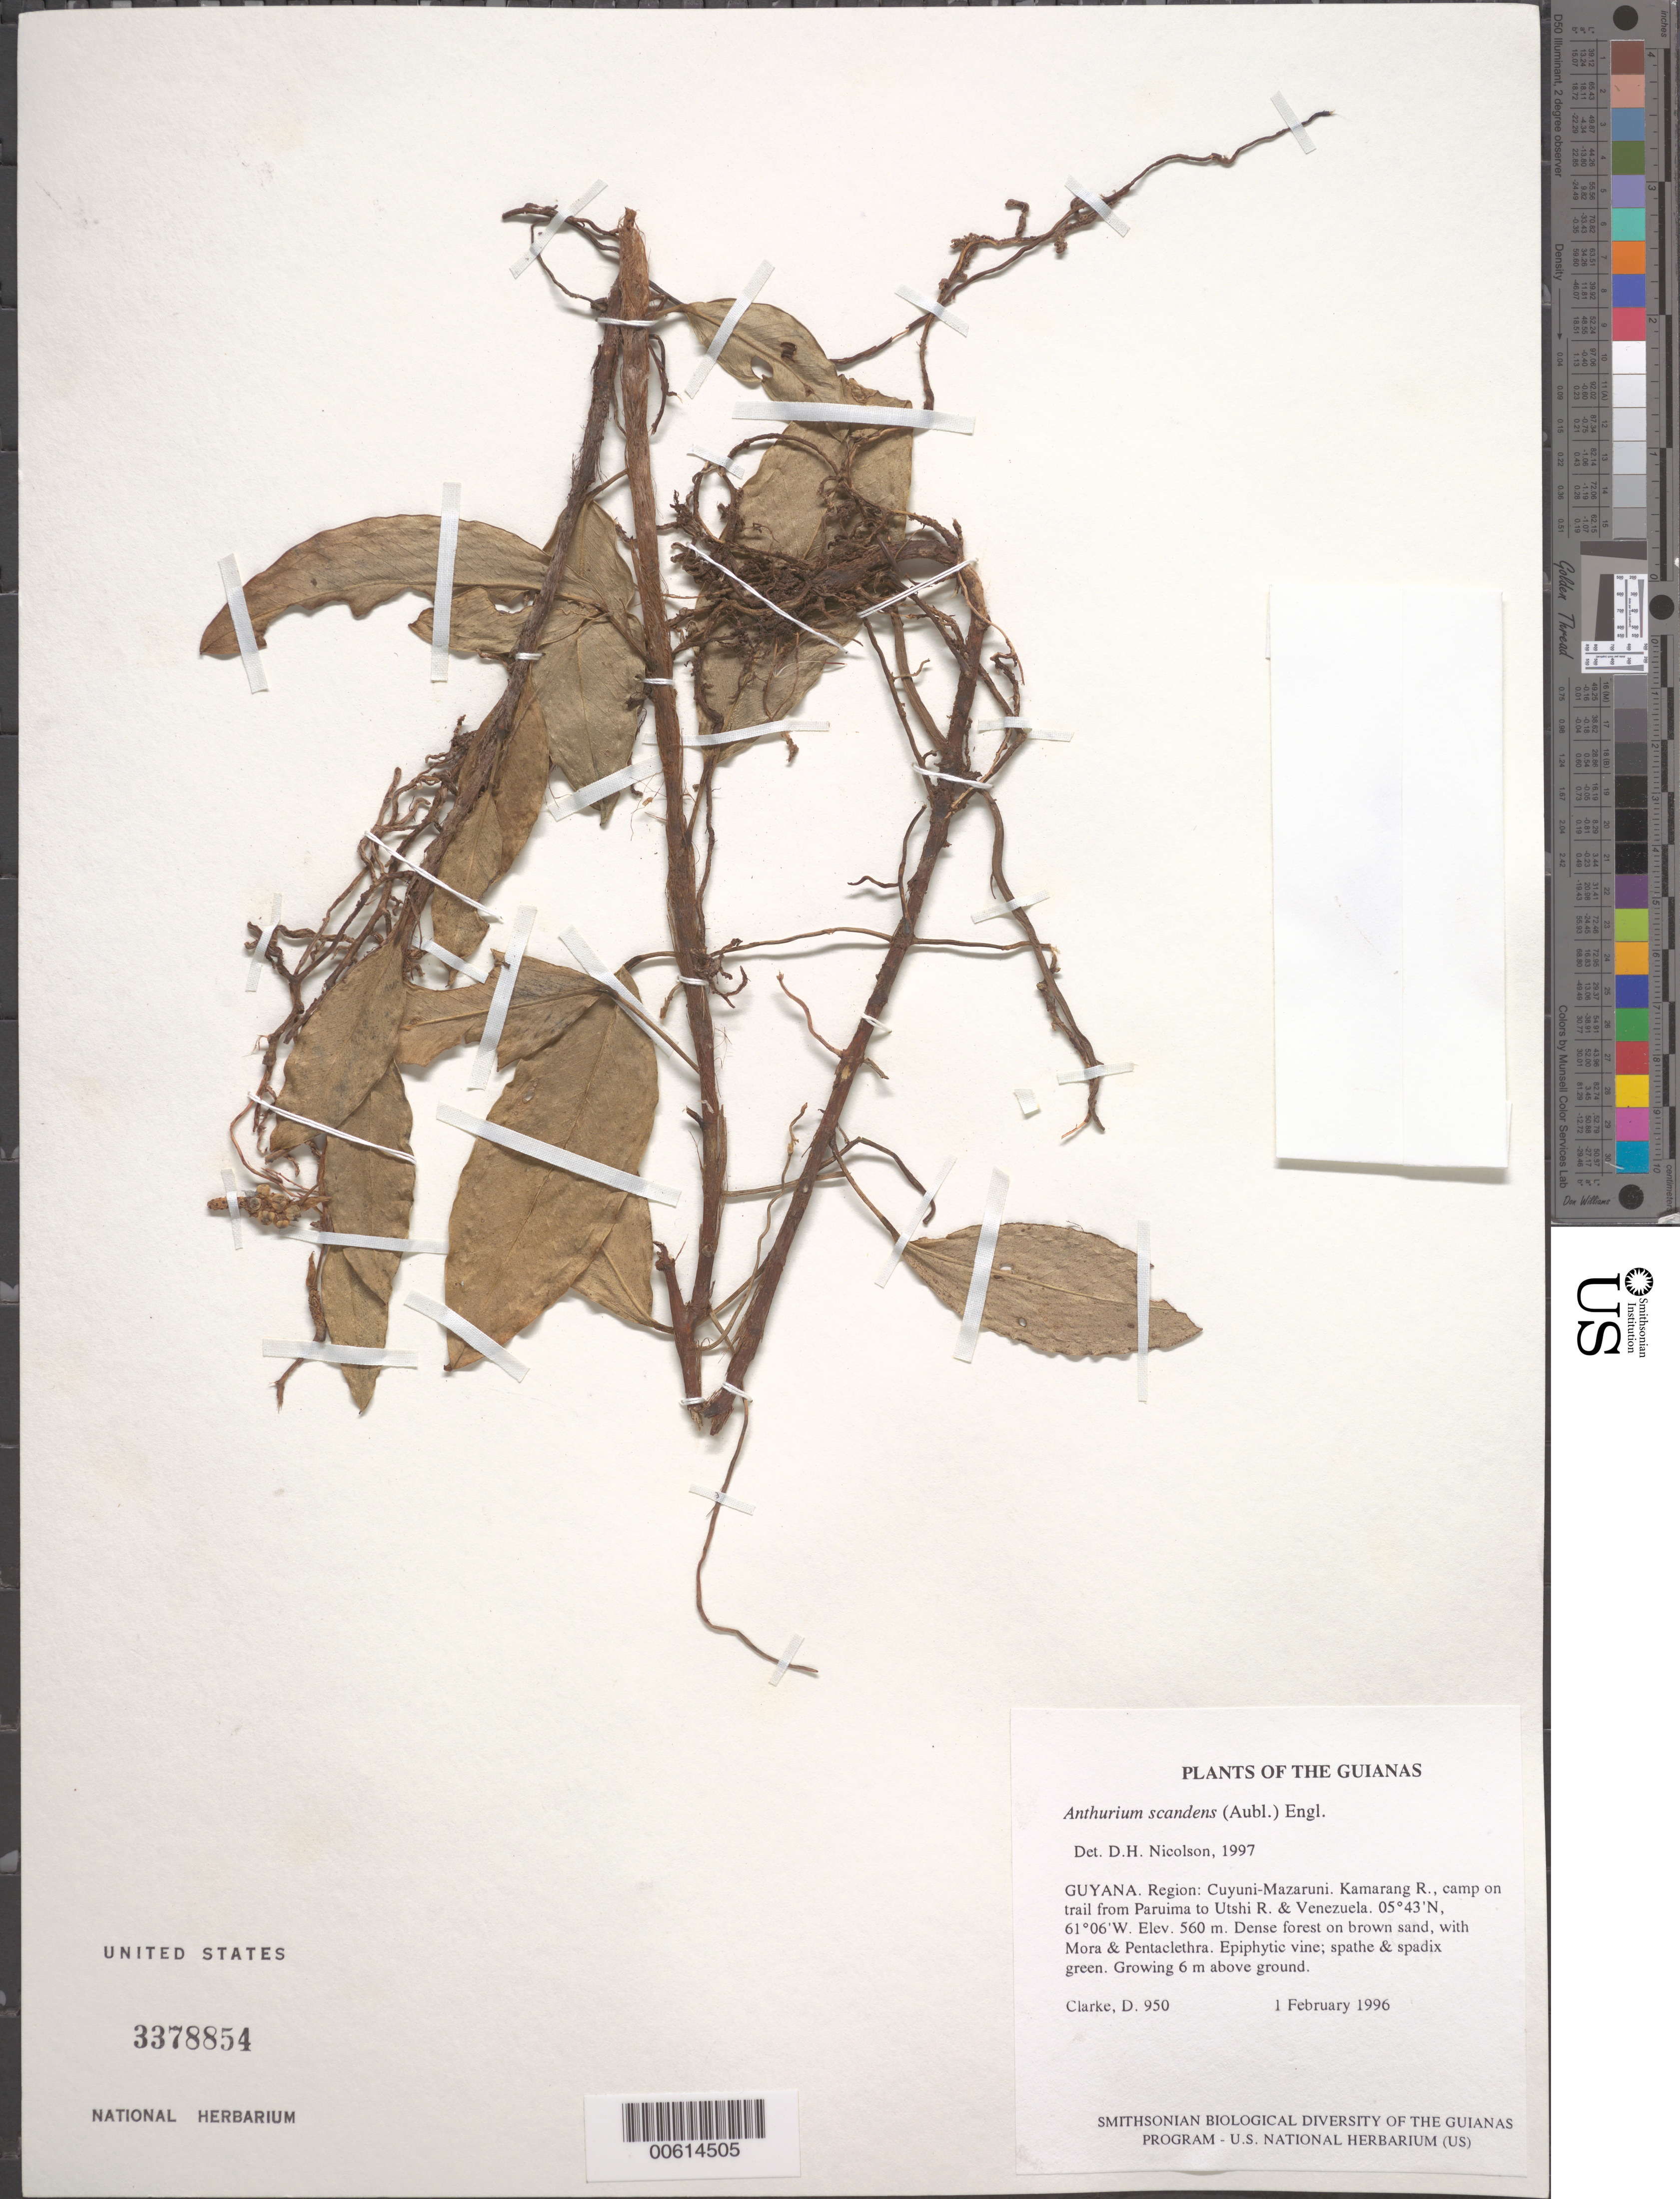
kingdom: Plantae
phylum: Tracheophyta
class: Liliopsida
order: Alismatales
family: Araceae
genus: Anthurium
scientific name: Anthurium scandens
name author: (Aubl.) Engl.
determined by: Nicolson, Dan H.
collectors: H. D. Clarke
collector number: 950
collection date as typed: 1 February 1996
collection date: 1996-02-01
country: Guyana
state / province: Cuyuni-Mazaruni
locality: Kamarang R., camp on trail from Paruima to Utshi R. & Venezuela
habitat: Dense forest on brown sand, with Mora & Pentaclethra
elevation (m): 560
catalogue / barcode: US 3378854